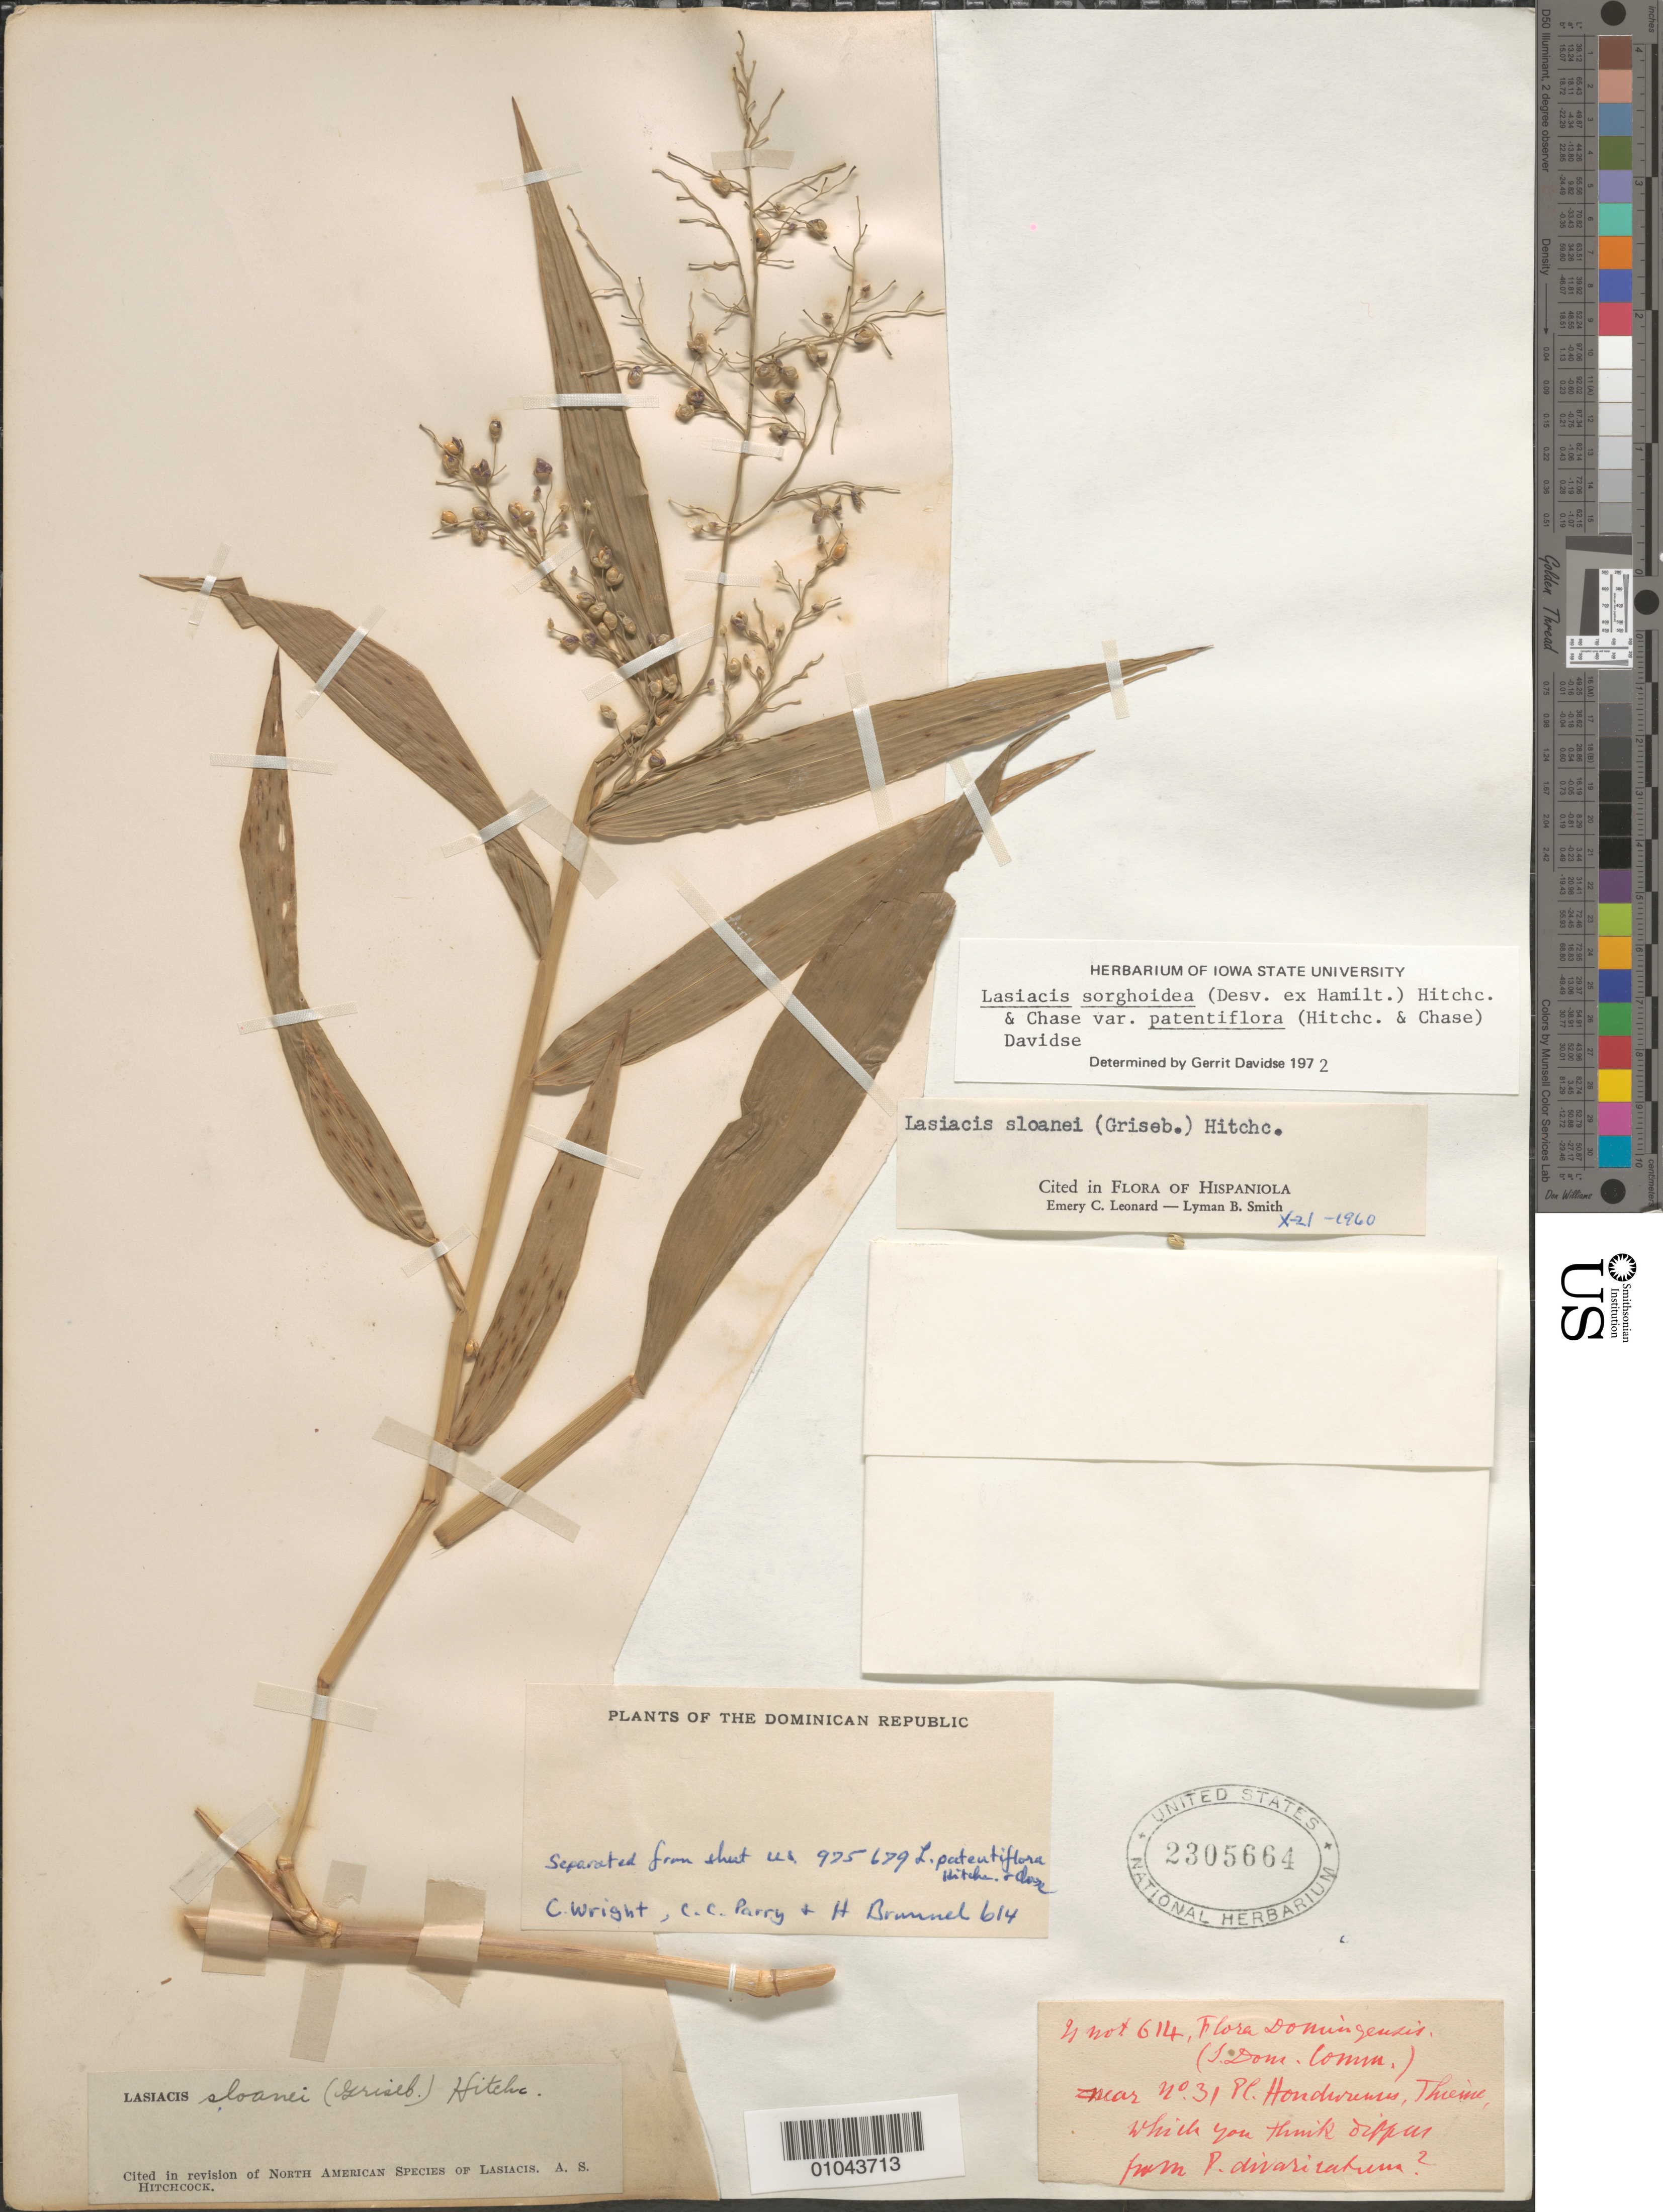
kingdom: Plantae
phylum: Tracheophyta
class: Liliopsida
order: Poales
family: Poaceae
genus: Lasiacis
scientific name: Lasiacis sorghoidea var. patentiflora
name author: (Hitchc. & Chase) Davidse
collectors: C. Wright, C. C. Parry & H. Brummel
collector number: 614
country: Dominican Republic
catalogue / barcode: US 2305664